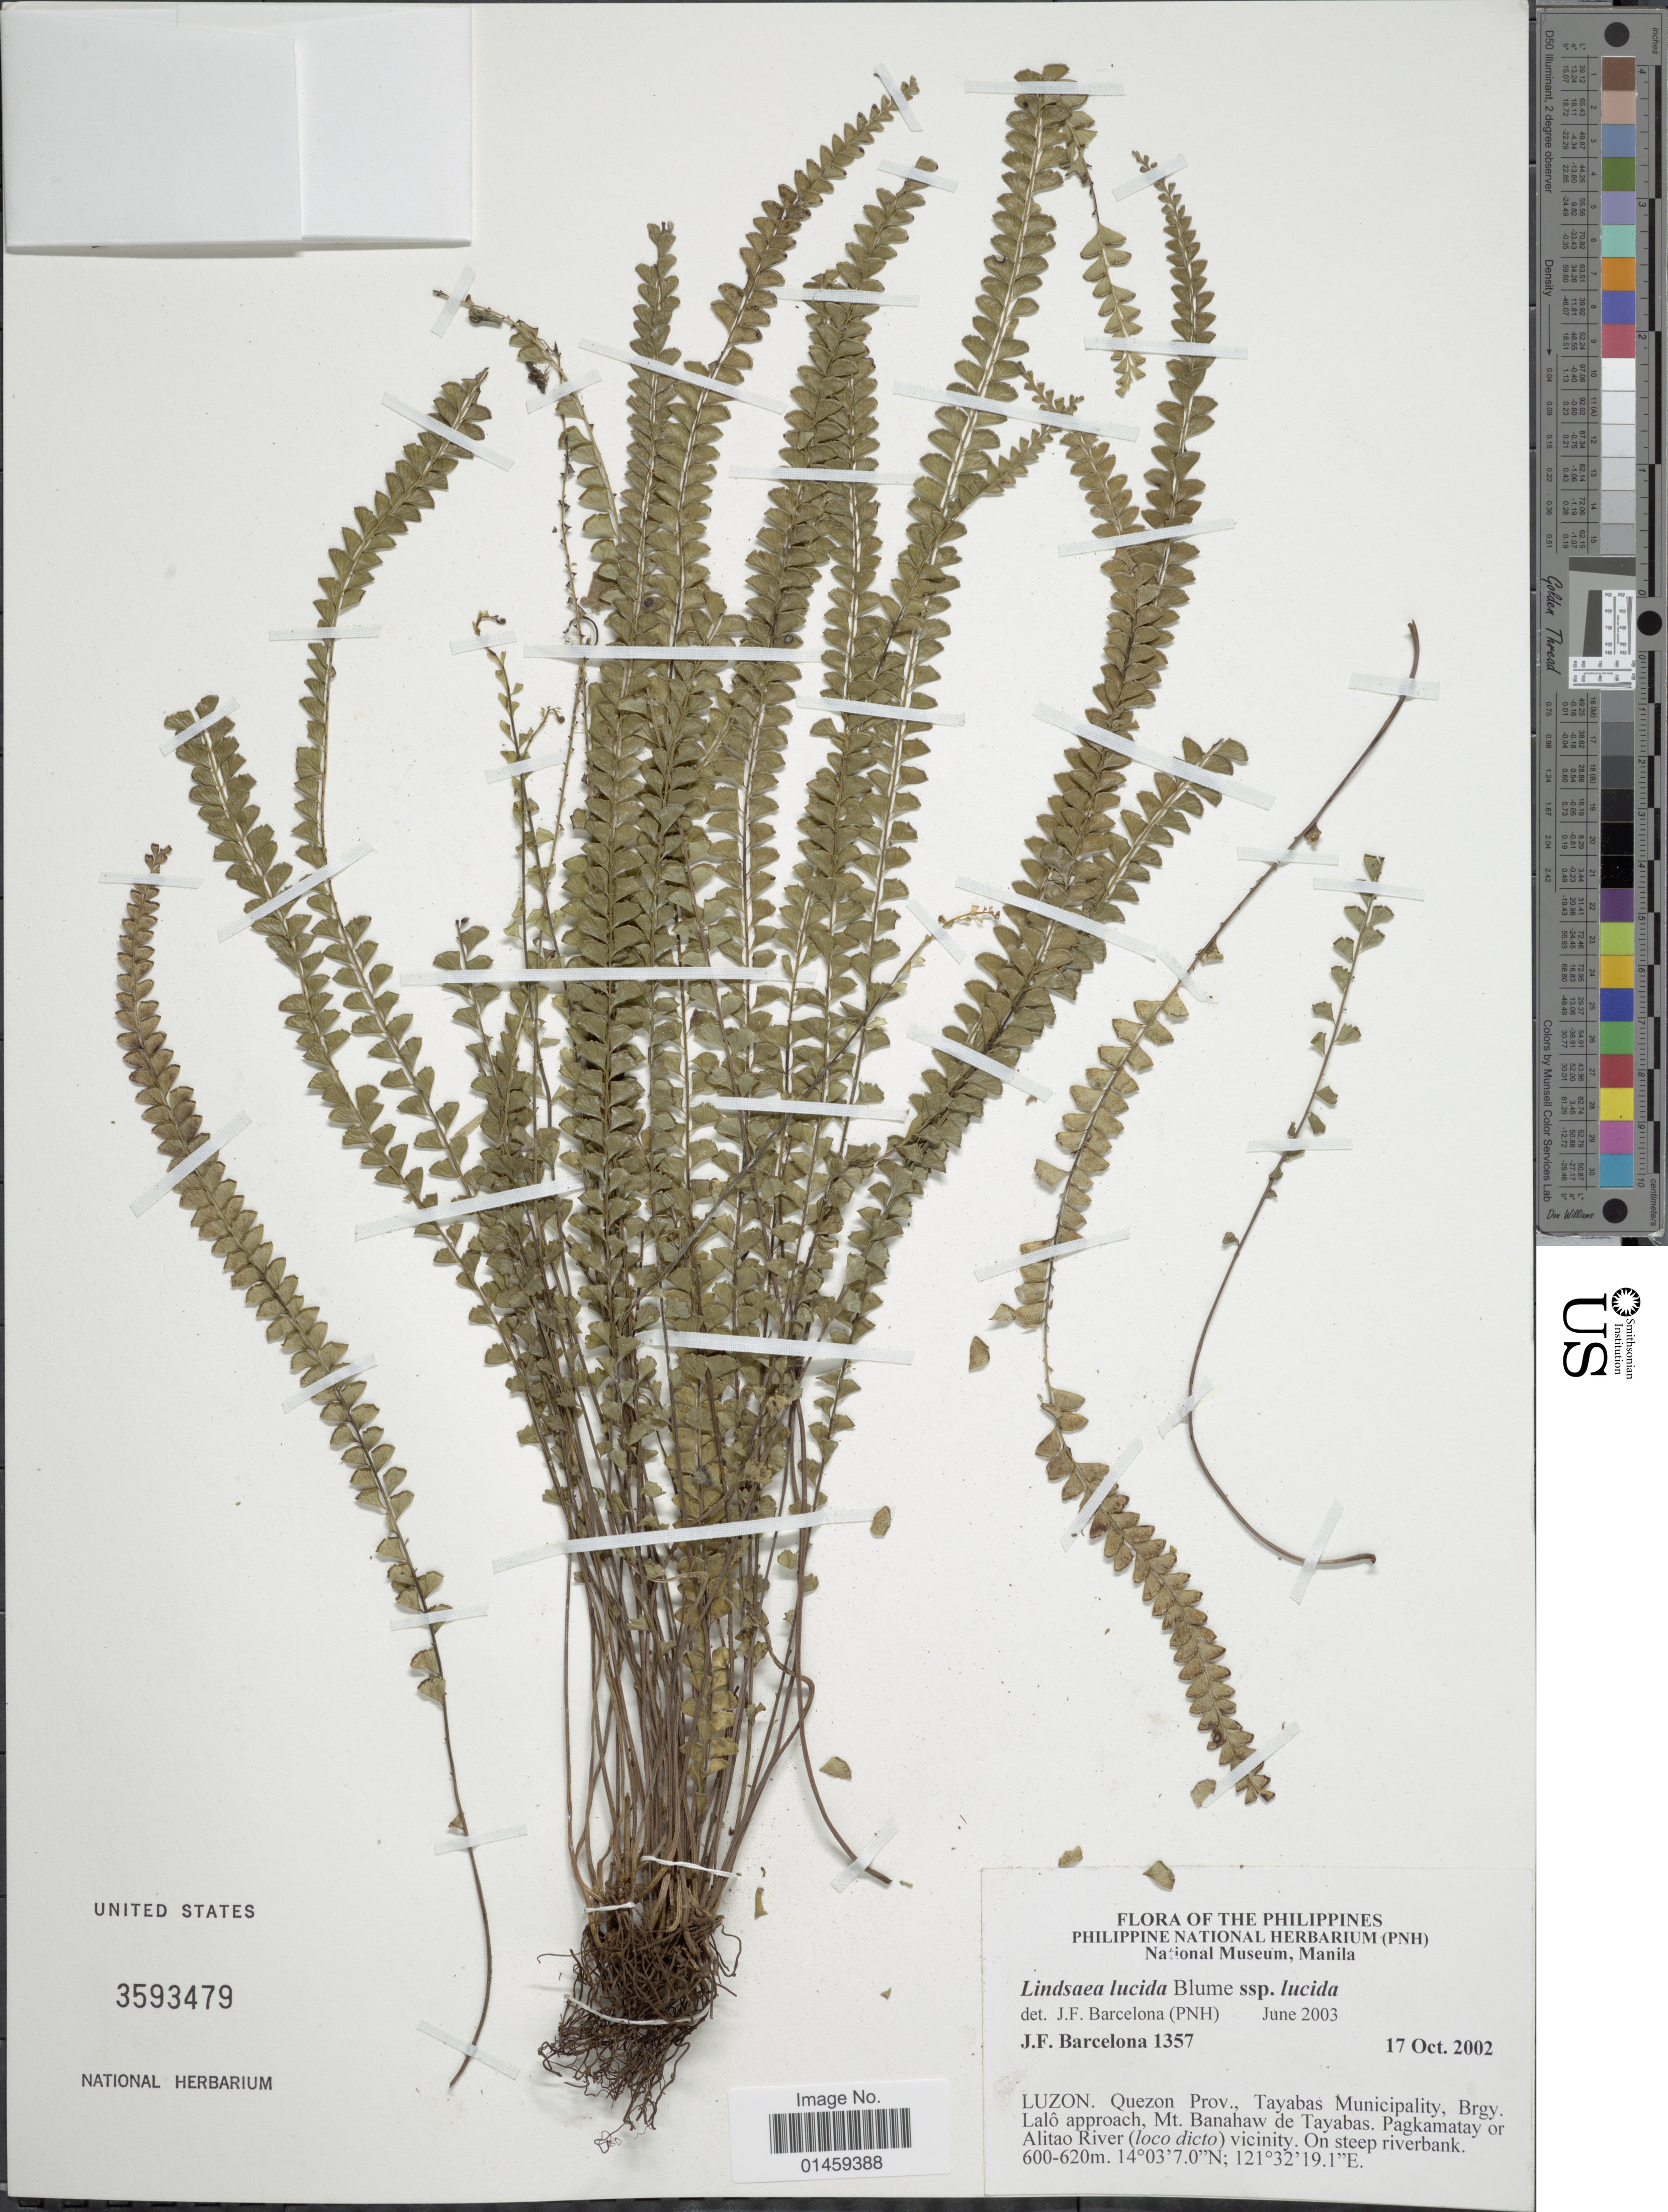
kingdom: Plantae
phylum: Tracheophyta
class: Polypodiopsida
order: Polypodiales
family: Lindsaeaceae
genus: Lindsaea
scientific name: Lindsaea lucida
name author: Blume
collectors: J. F. Barcelona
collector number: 1357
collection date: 2002-10-17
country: Philippines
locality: Luzon. Quezon Prov., Tayabas Municipality, Brgy. Lalo approach, Mt. Banahaw de Tayabas. Pagkamatay or Alitao River (loco dicto) vicinity.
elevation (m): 600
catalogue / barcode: US 3593479